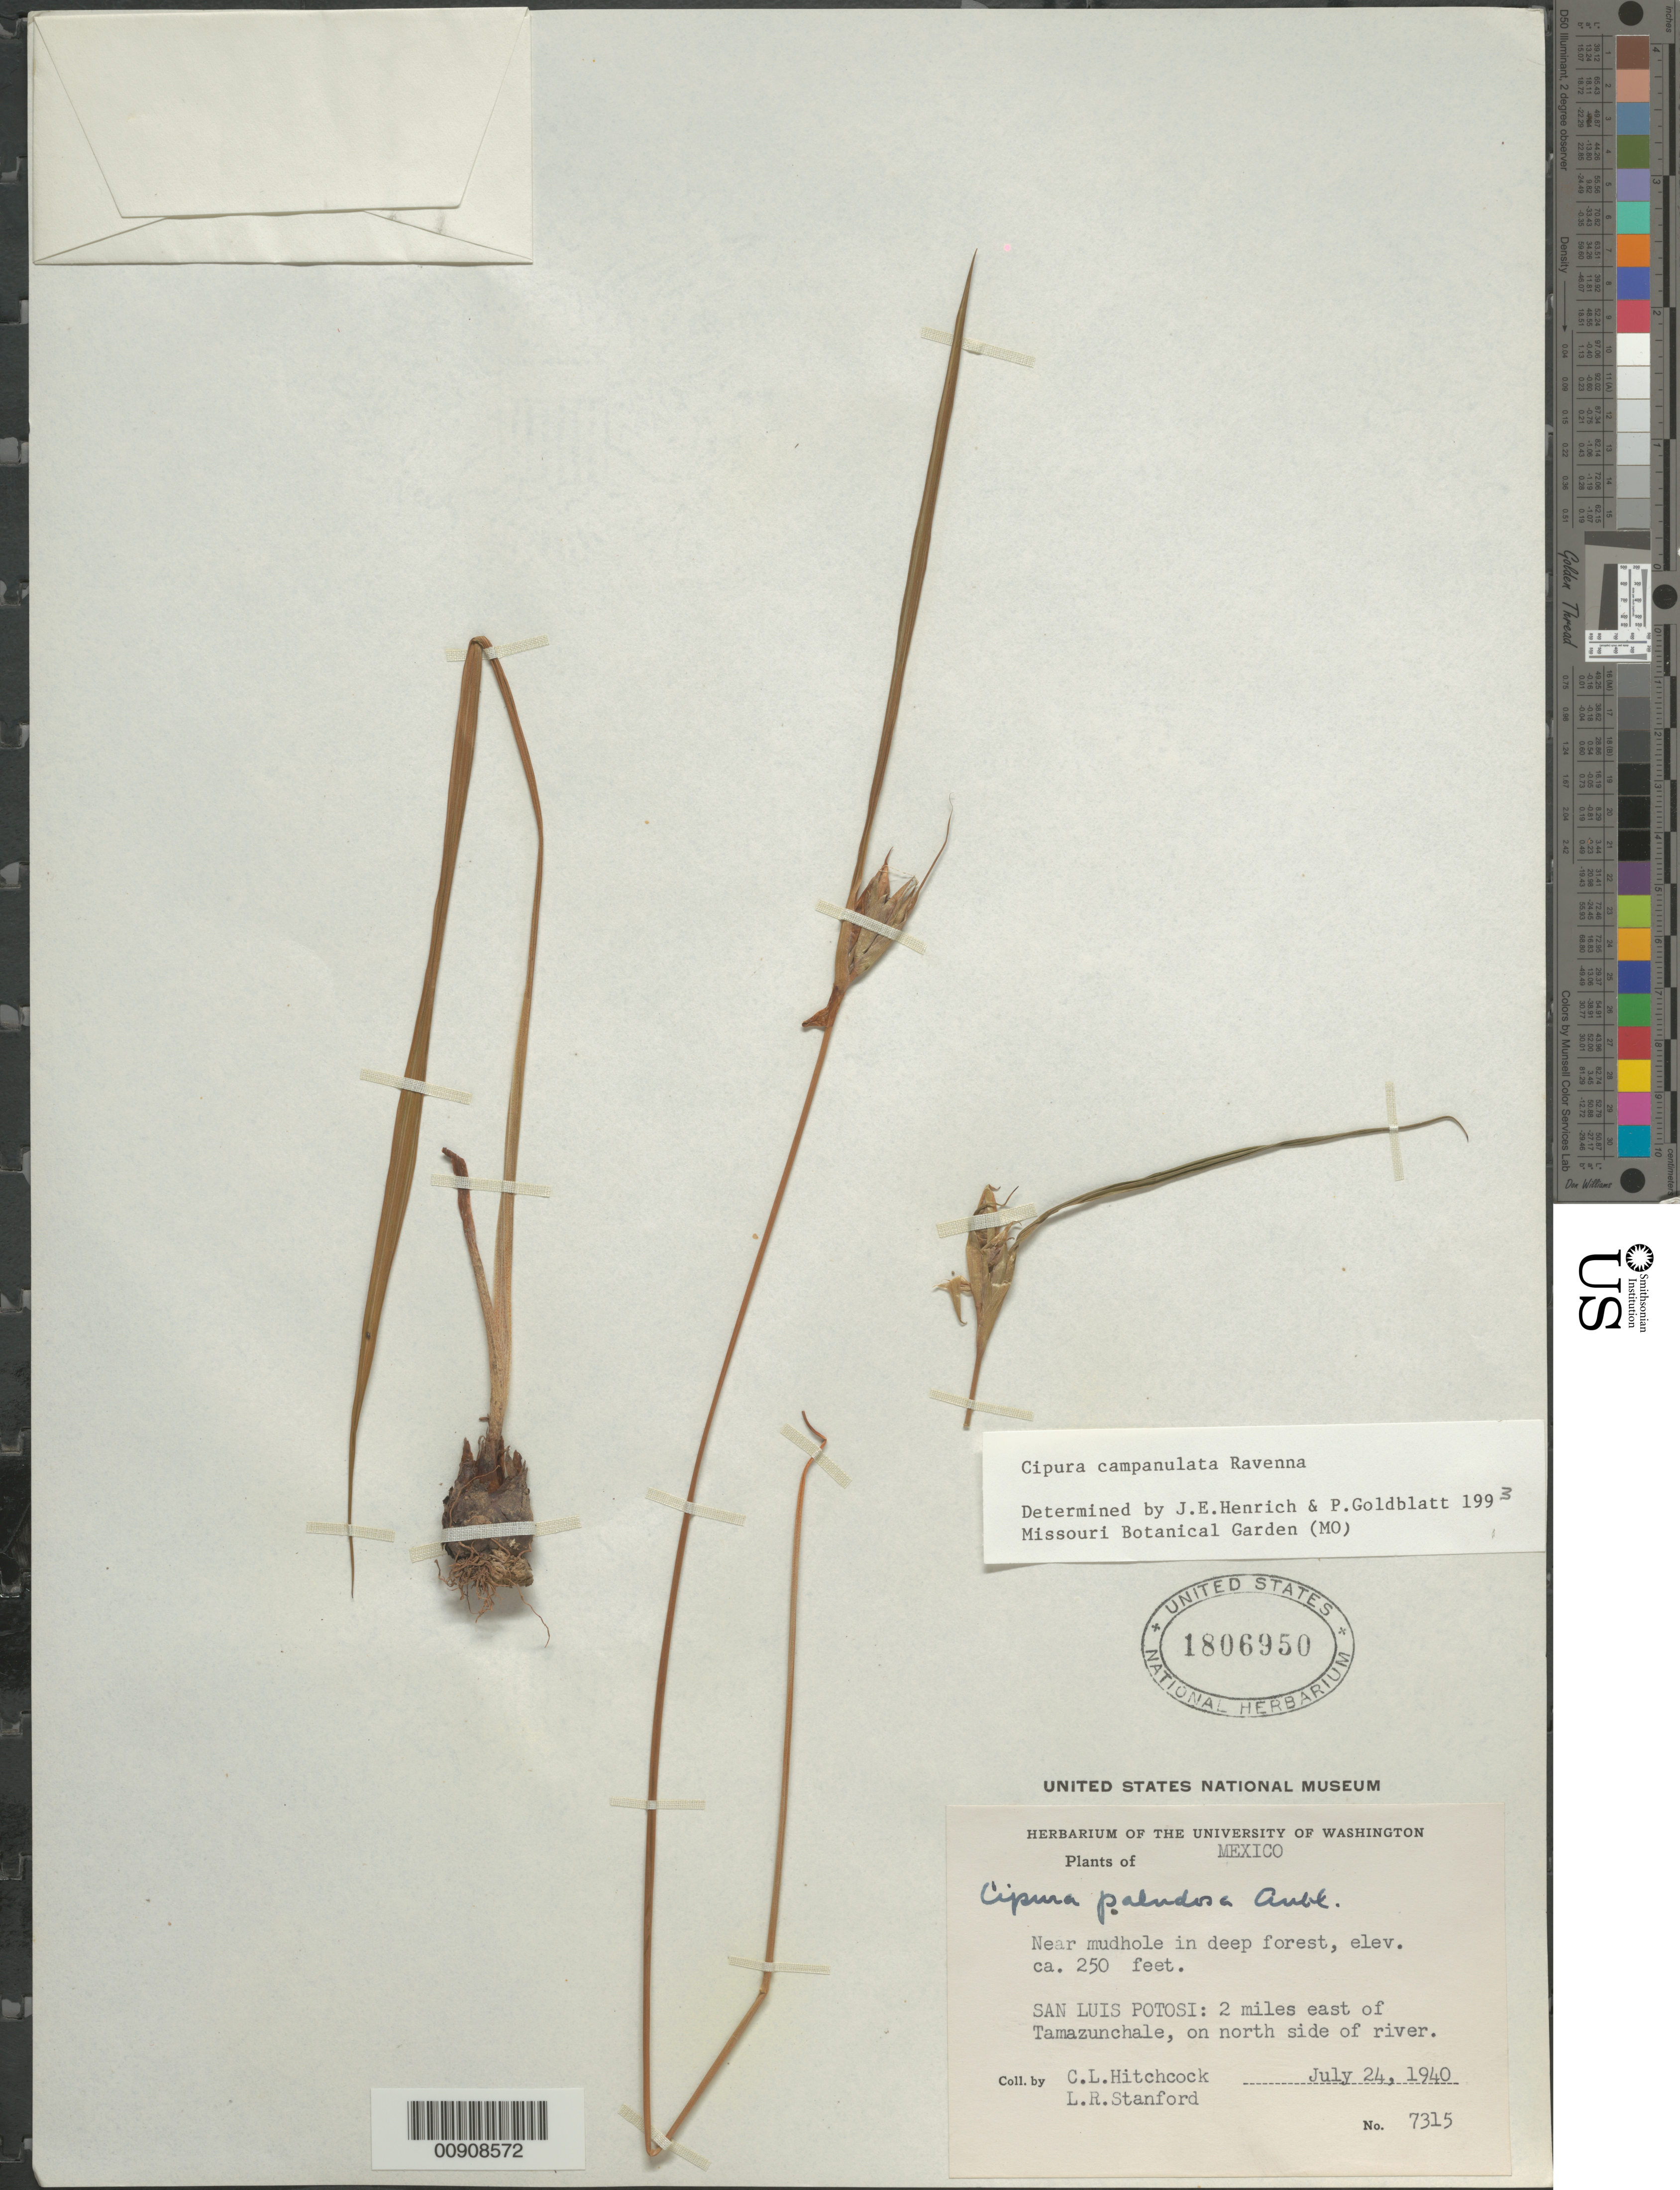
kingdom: Plantae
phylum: Tracheophyta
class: Liliopsida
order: Asparagales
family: Iridaceae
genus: Cipura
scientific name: Cipura campanulata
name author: Ravenna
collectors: C. L. Hitchcock & L. R. Stanford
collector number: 7315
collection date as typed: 24 Jul 1940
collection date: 1940-07-24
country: Mexico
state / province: San Luis Potosí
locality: San Luis Potosí: 2 miles east of Tamazunchale, on north side of river.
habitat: Near mudhole in deep forest.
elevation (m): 76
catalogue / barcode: US 1806950